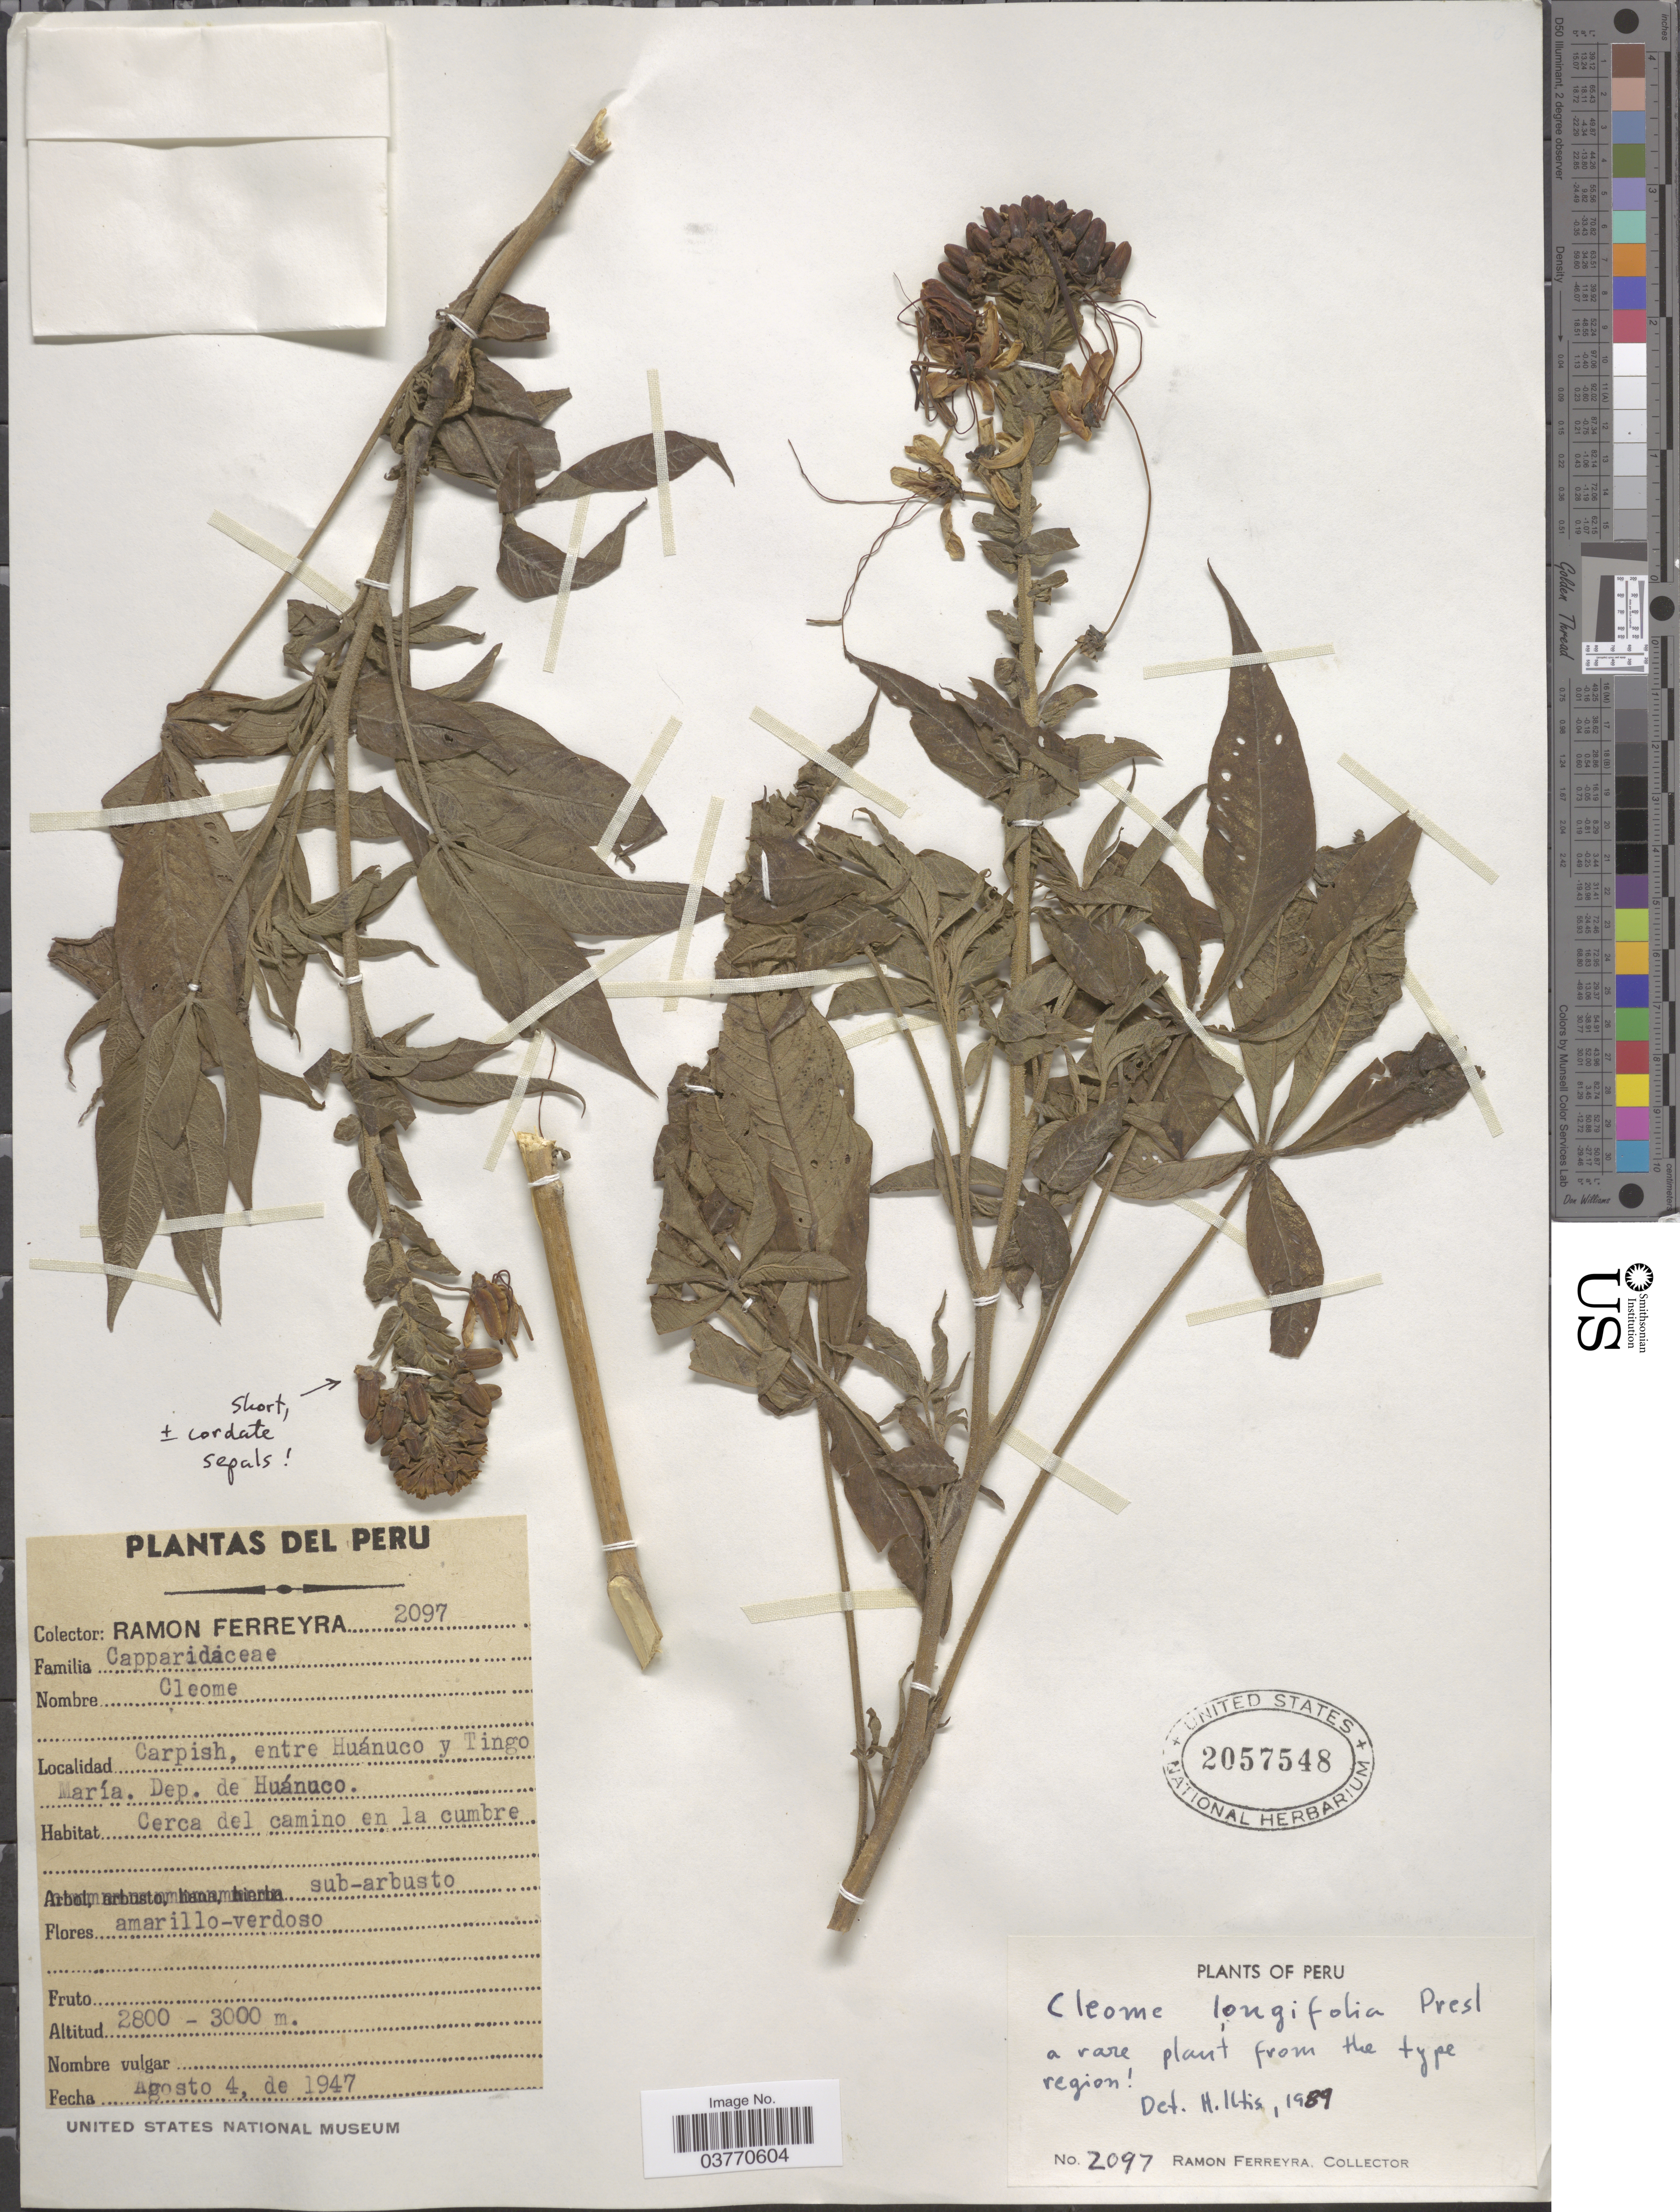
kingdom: Plantae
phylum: Tracheophyta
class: Magnoliopsida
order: Brassicales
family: Cleomaceae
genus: Andinocleome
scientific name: Andinocleome longifolia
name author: (C. Presl) Iltis ex E.M. McGinty & Roalson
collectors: R. A. Ferreyra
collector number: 2097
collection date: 1947-08-04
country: Peru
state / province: Huánuco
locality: Carpish, entre Huánuco y Tingo María. Dep. de Huánuco.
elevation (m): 2800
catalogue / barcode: US 2057548